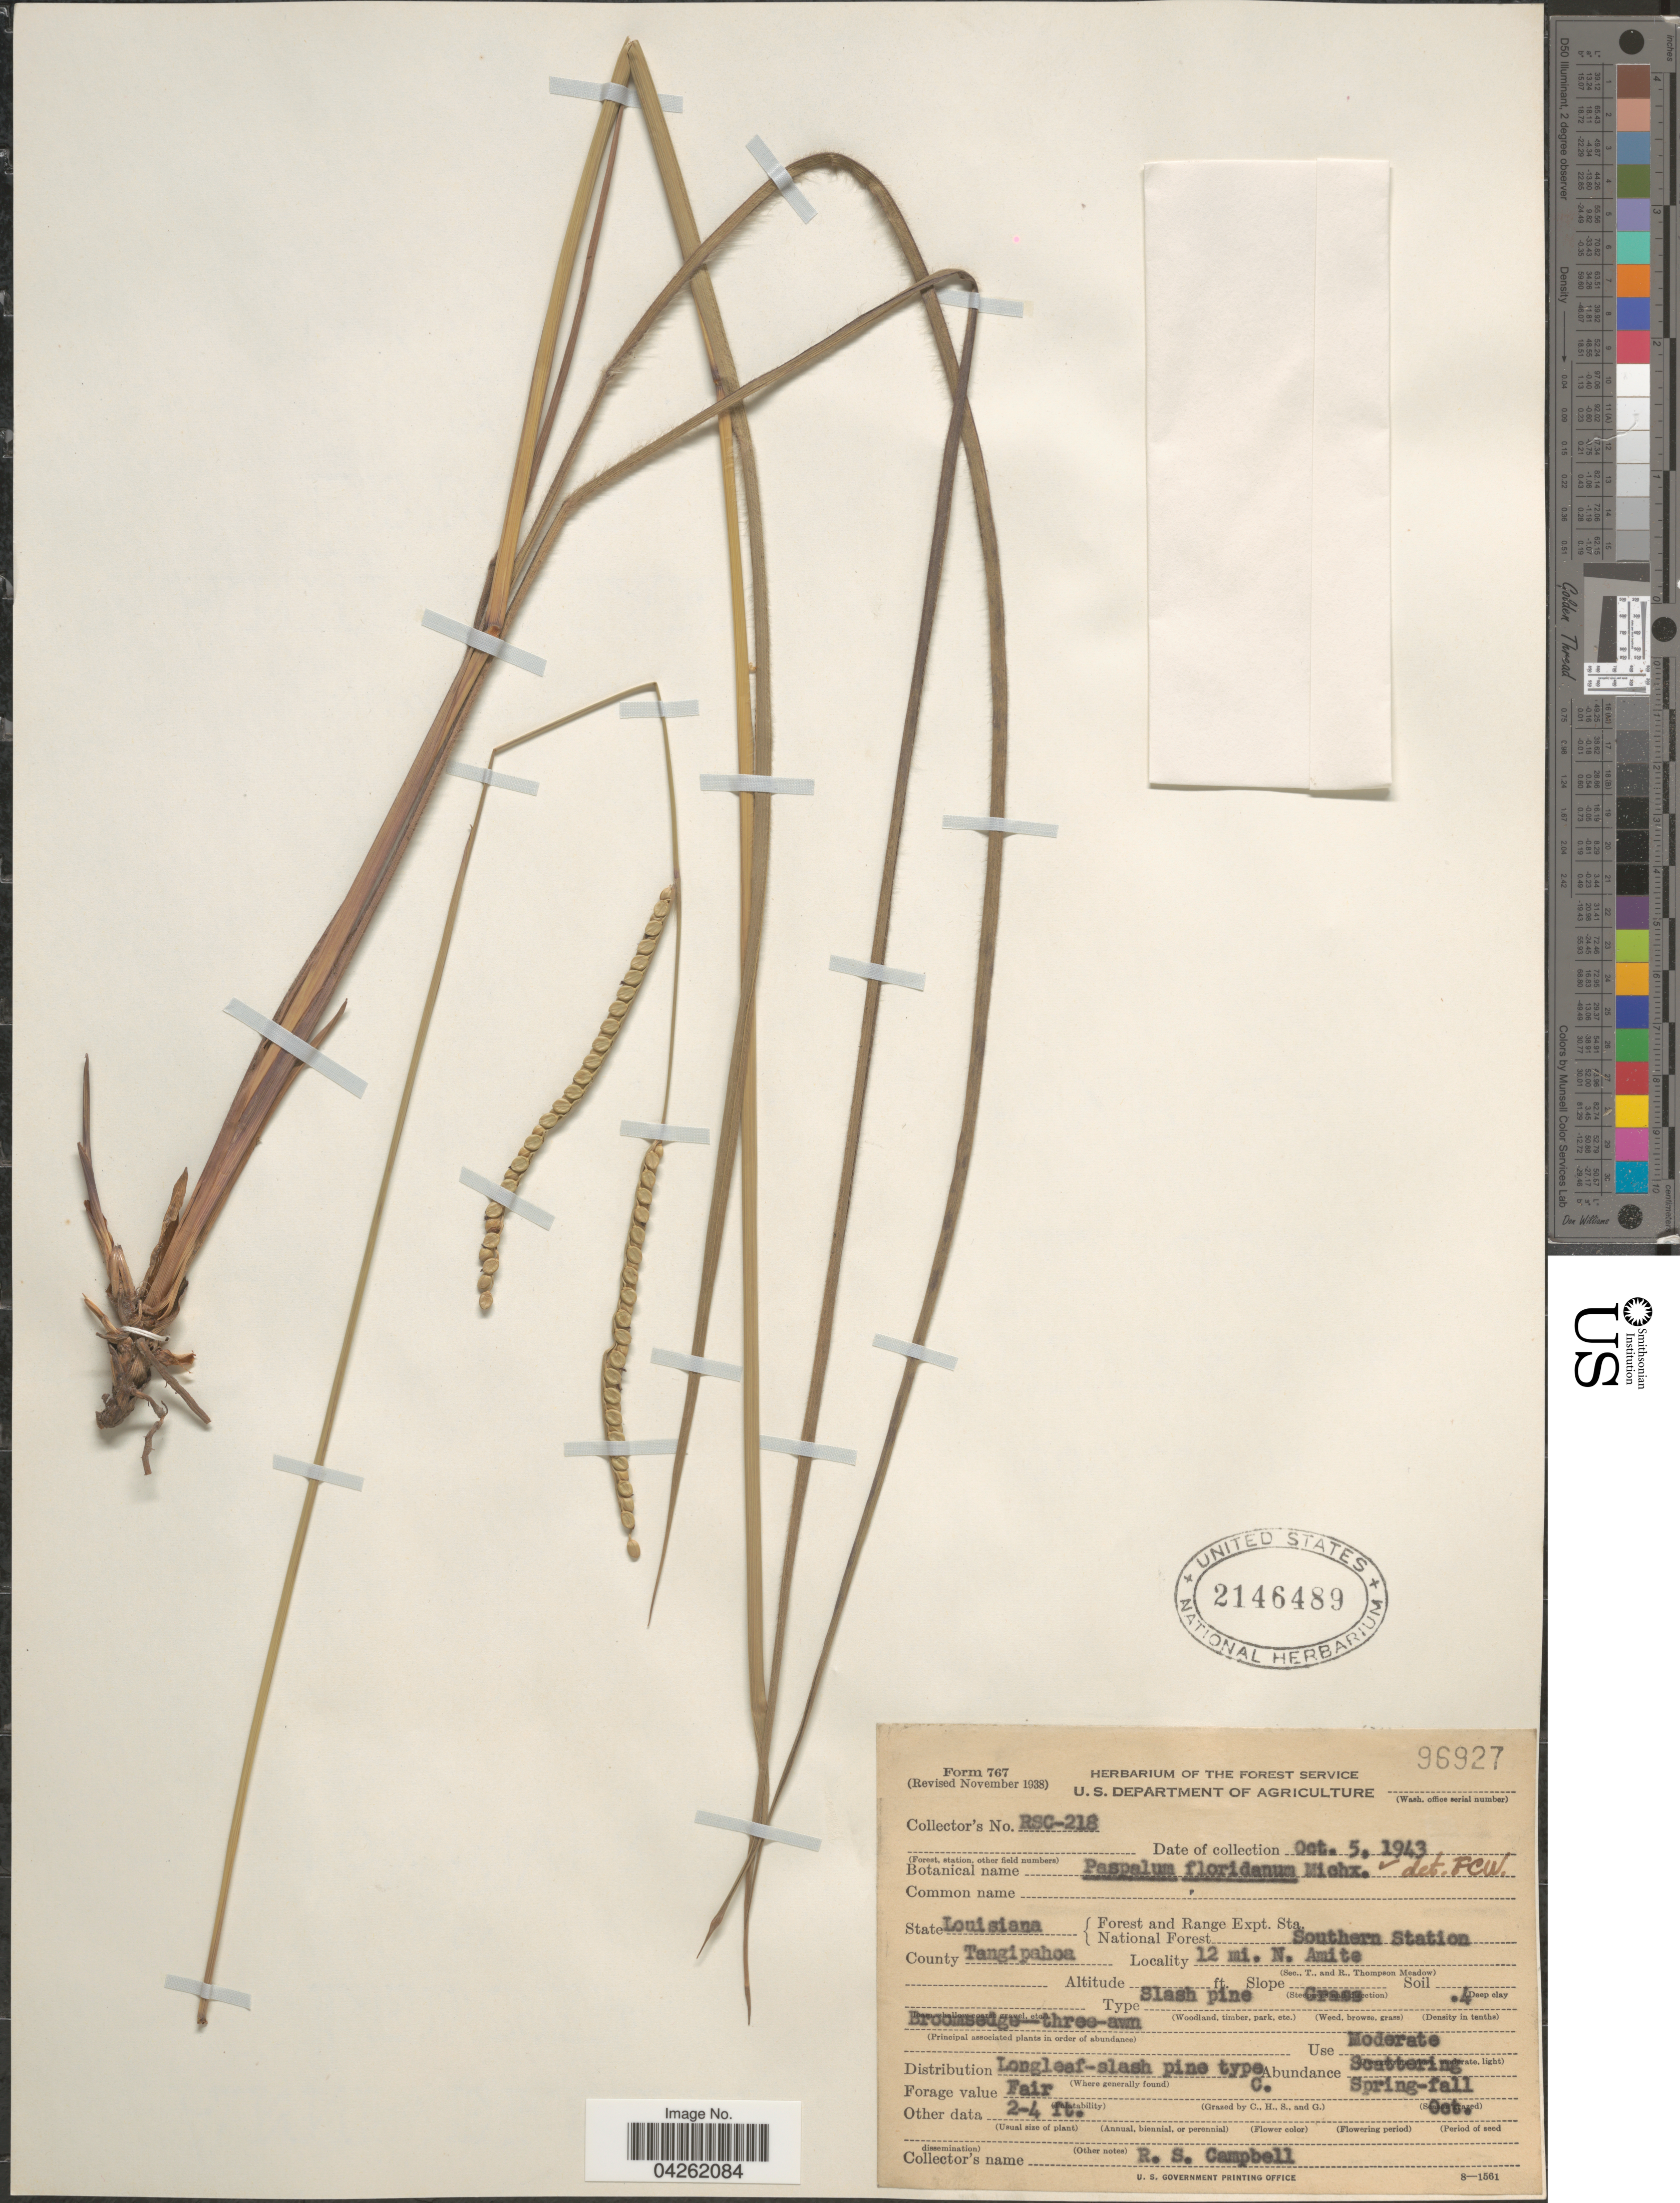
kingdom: Plantae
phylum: Tracheophyta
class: Liliopsida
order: Poales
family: Poaceae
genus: Paspalum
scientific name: Paspalum floridanum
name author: Michx.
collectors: R. S. Campbell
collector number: RSC-218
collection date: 1943-10-05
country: United States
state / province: Louisiana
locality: Forest and Range Expt. Sta. National Forest Southern Station. County Tangipahoa. 12 mi. N. Amite.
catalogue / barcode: US 2146489